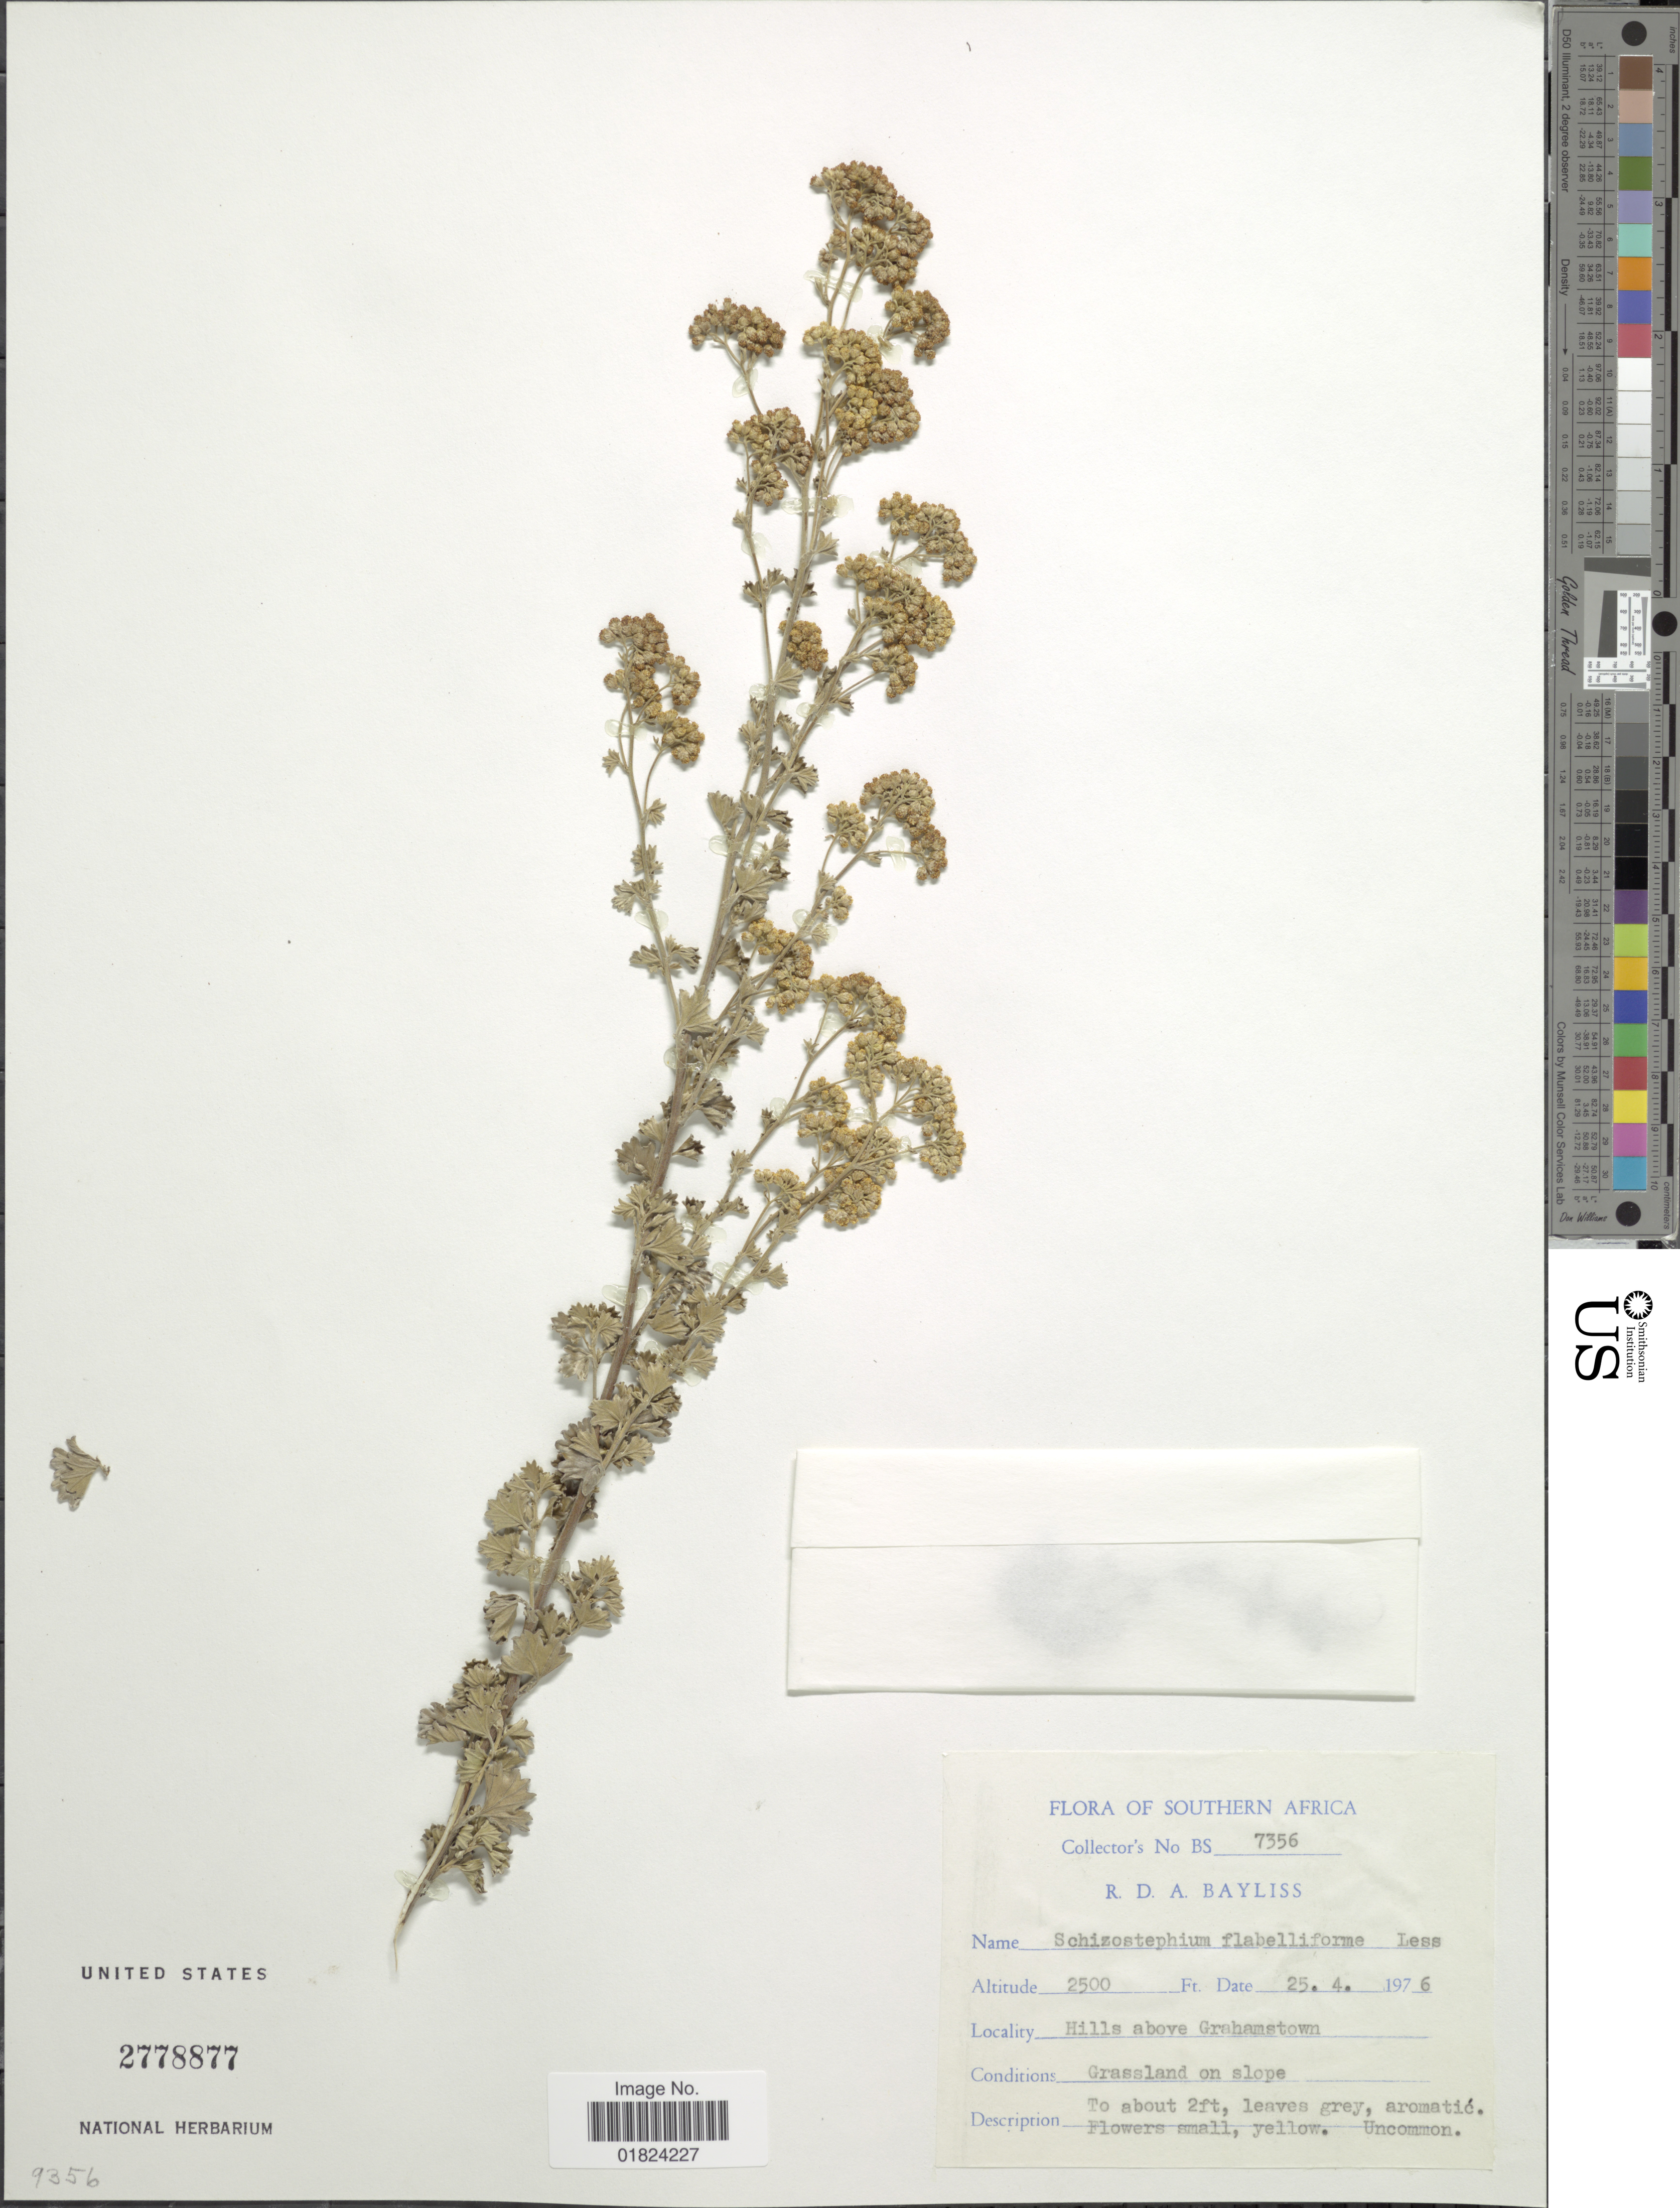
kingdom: Plantae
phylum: Tracheophyta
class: Magnoliopsida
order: Asterales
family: Asteraceae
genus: Schistostephium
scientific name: Schistostephium flabelliforme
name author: Less.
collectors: R. Bayliss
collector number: BS 7356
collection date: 1976-04-25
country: South Africa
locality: Hills above Grahamstown, grassland on slope.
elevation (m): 762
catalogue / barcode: US 2778877